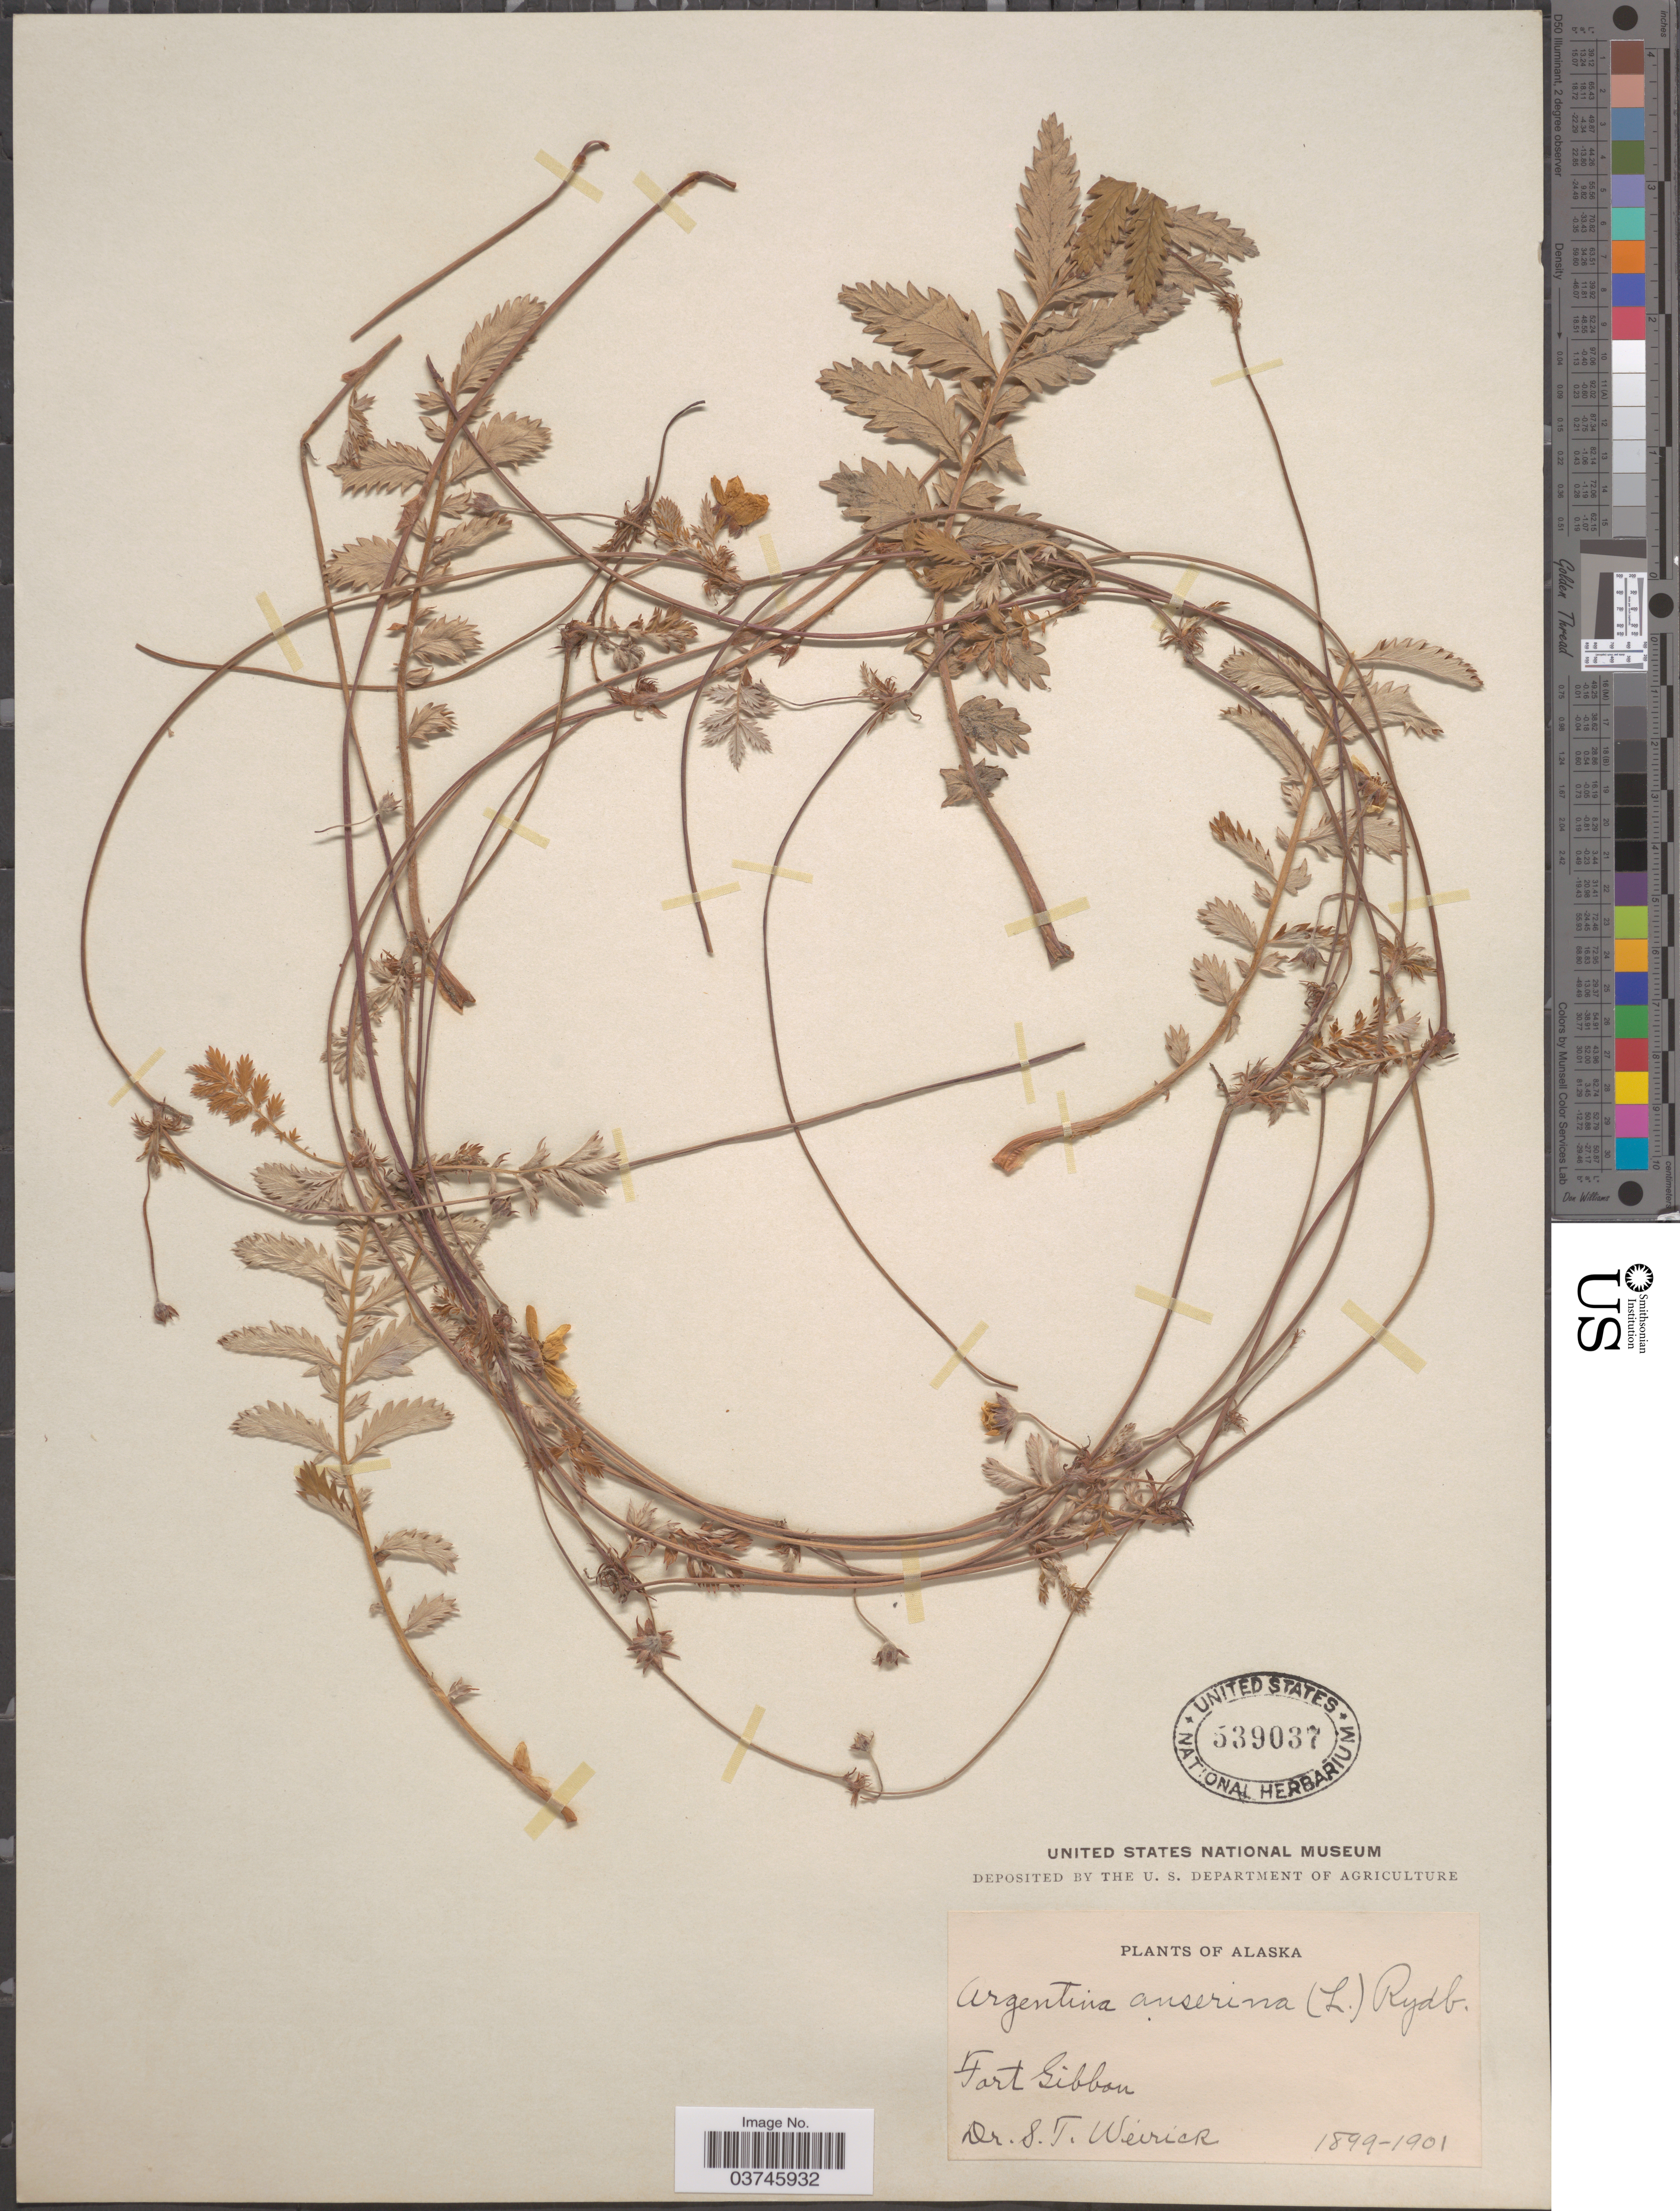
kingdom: Plantae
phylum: Tracheophyta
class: Magnoliopsida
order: Rosales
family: Rosaceae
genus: Argentina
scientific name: Argentina anserina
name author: (L.) Rydb.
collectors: S. Weirick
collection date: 1899/1901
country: United States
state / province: Alaska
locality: Fort Gibbon.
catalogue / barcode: US 539037